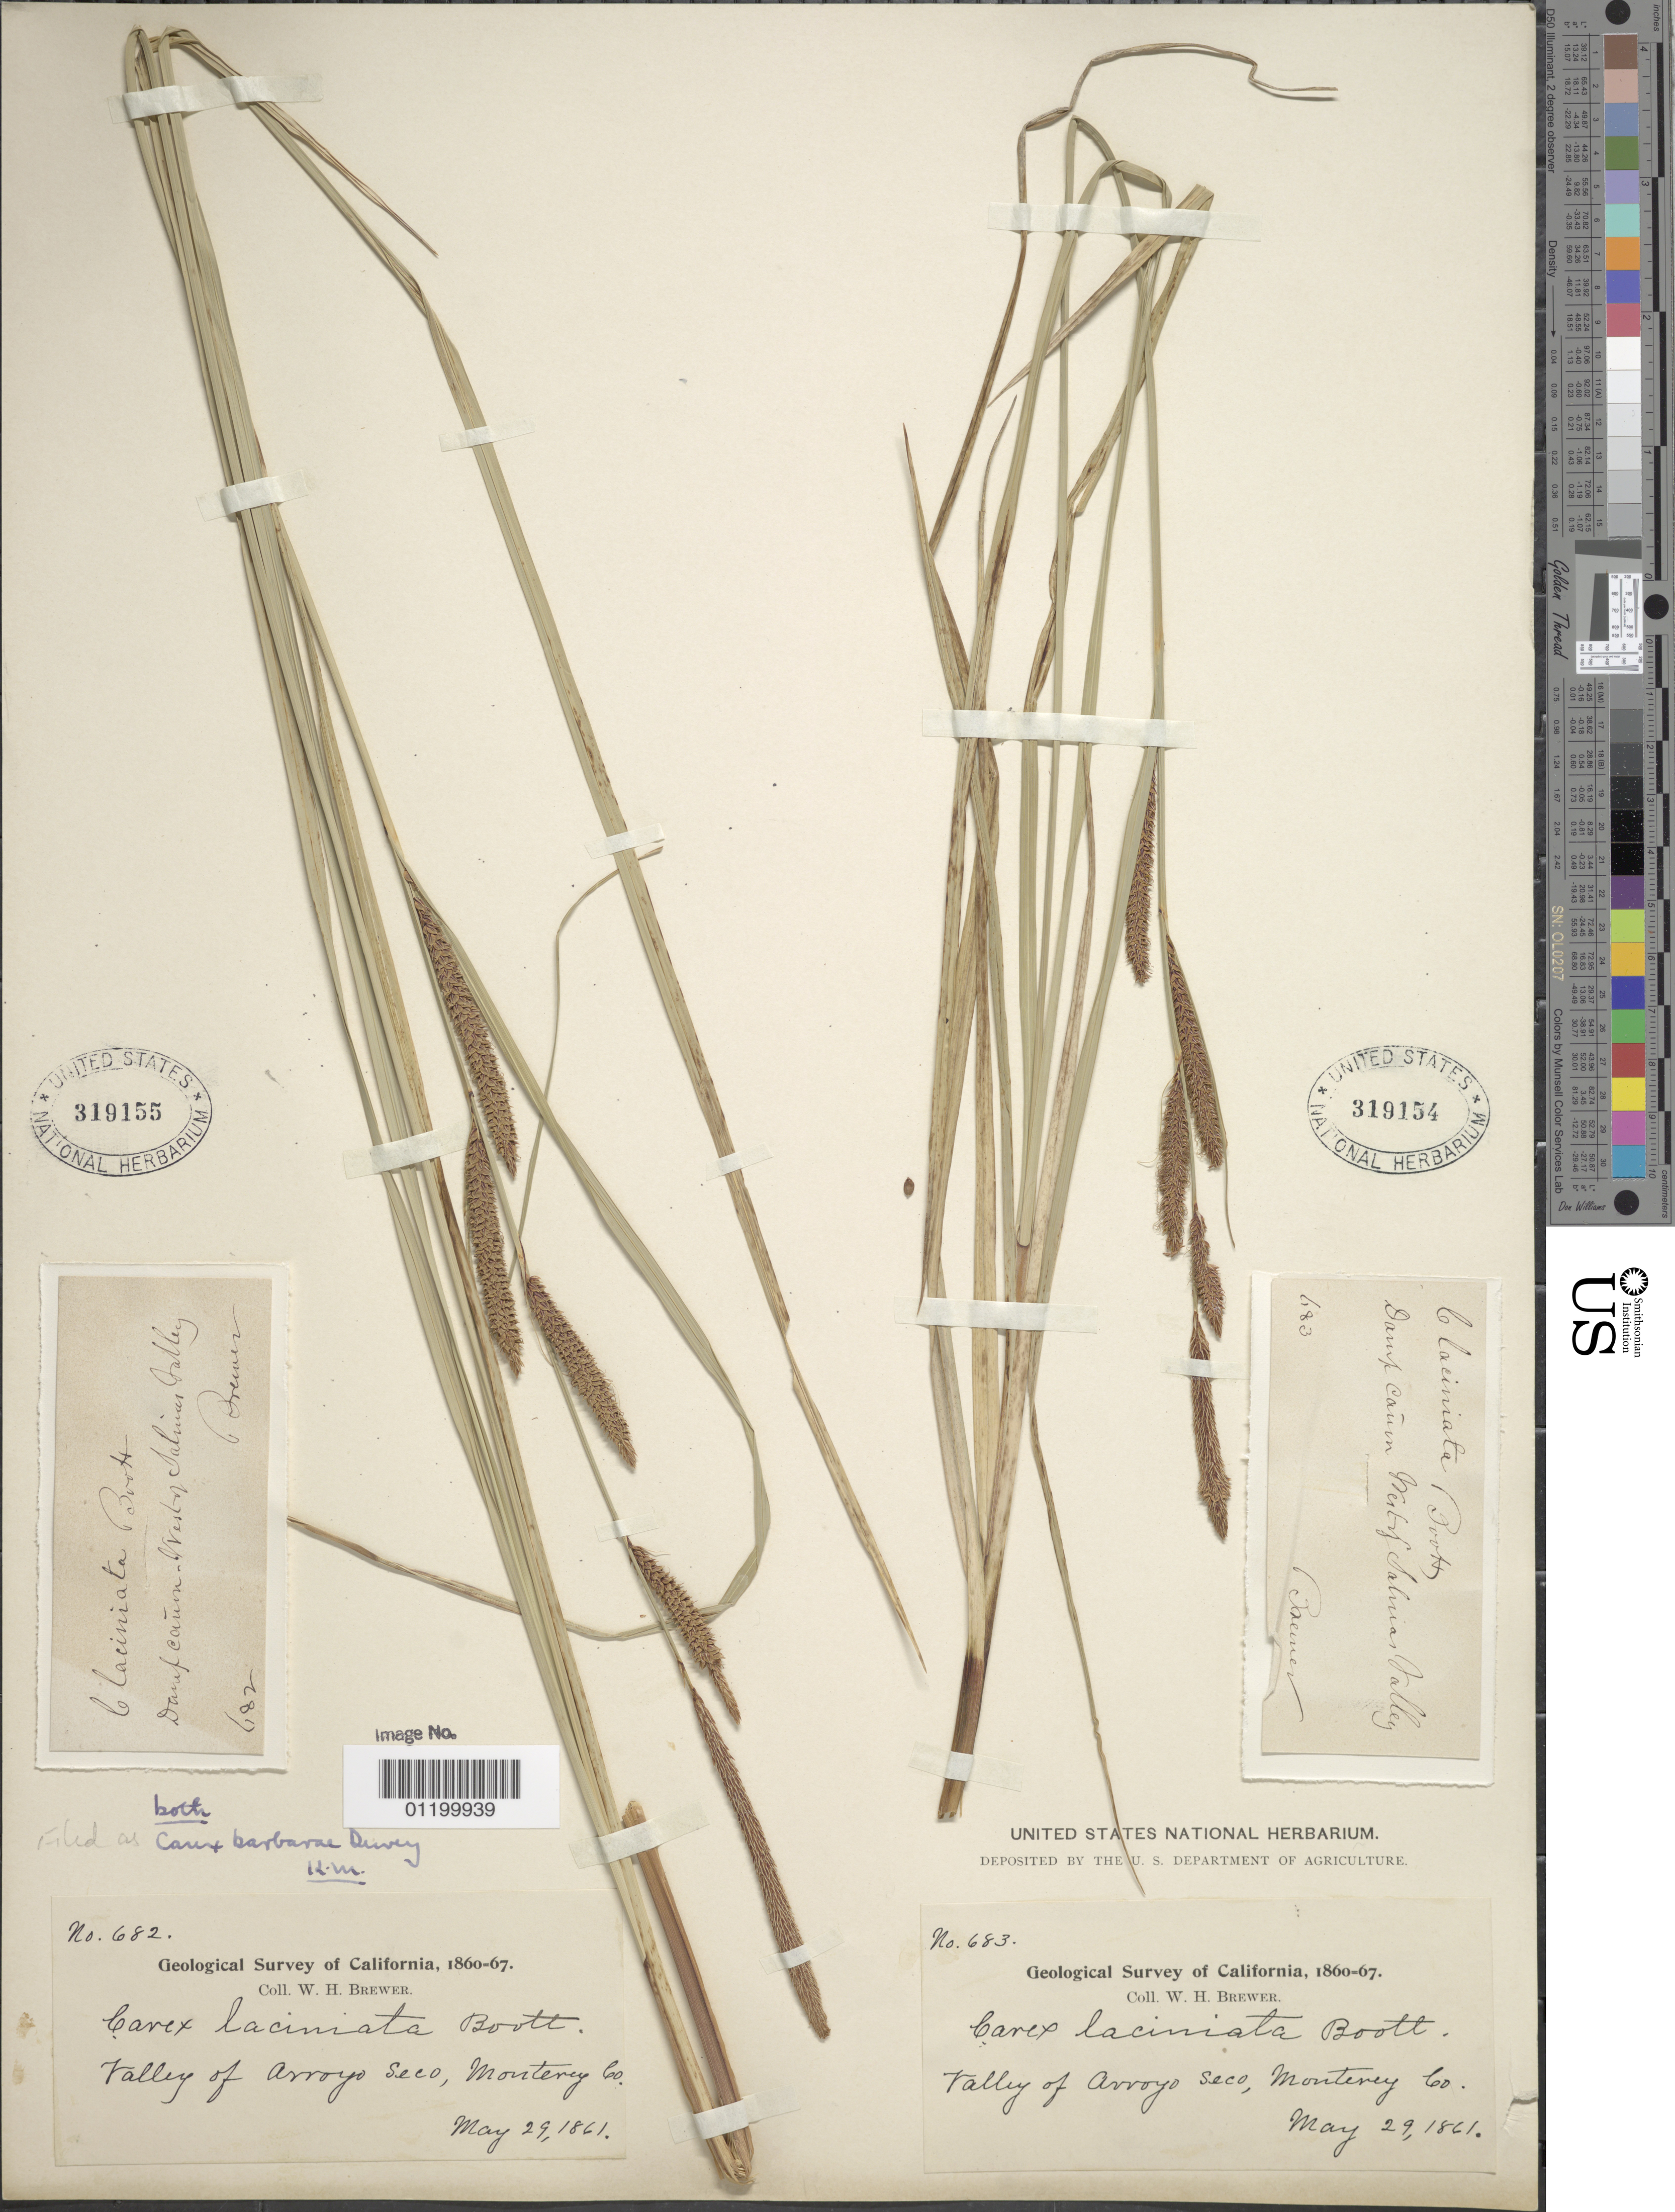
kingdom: Plantae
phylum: Tracheophyta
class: Liliopsida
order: Poales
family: Cyperaceae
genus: Carex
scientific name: Carex barbarae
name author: Dewey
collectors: W. H. Brewer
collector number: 683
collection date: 1861-05-29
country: United States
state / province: California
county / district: Monterey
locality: Valley of Arroyo Seco.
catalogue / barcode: US 319154